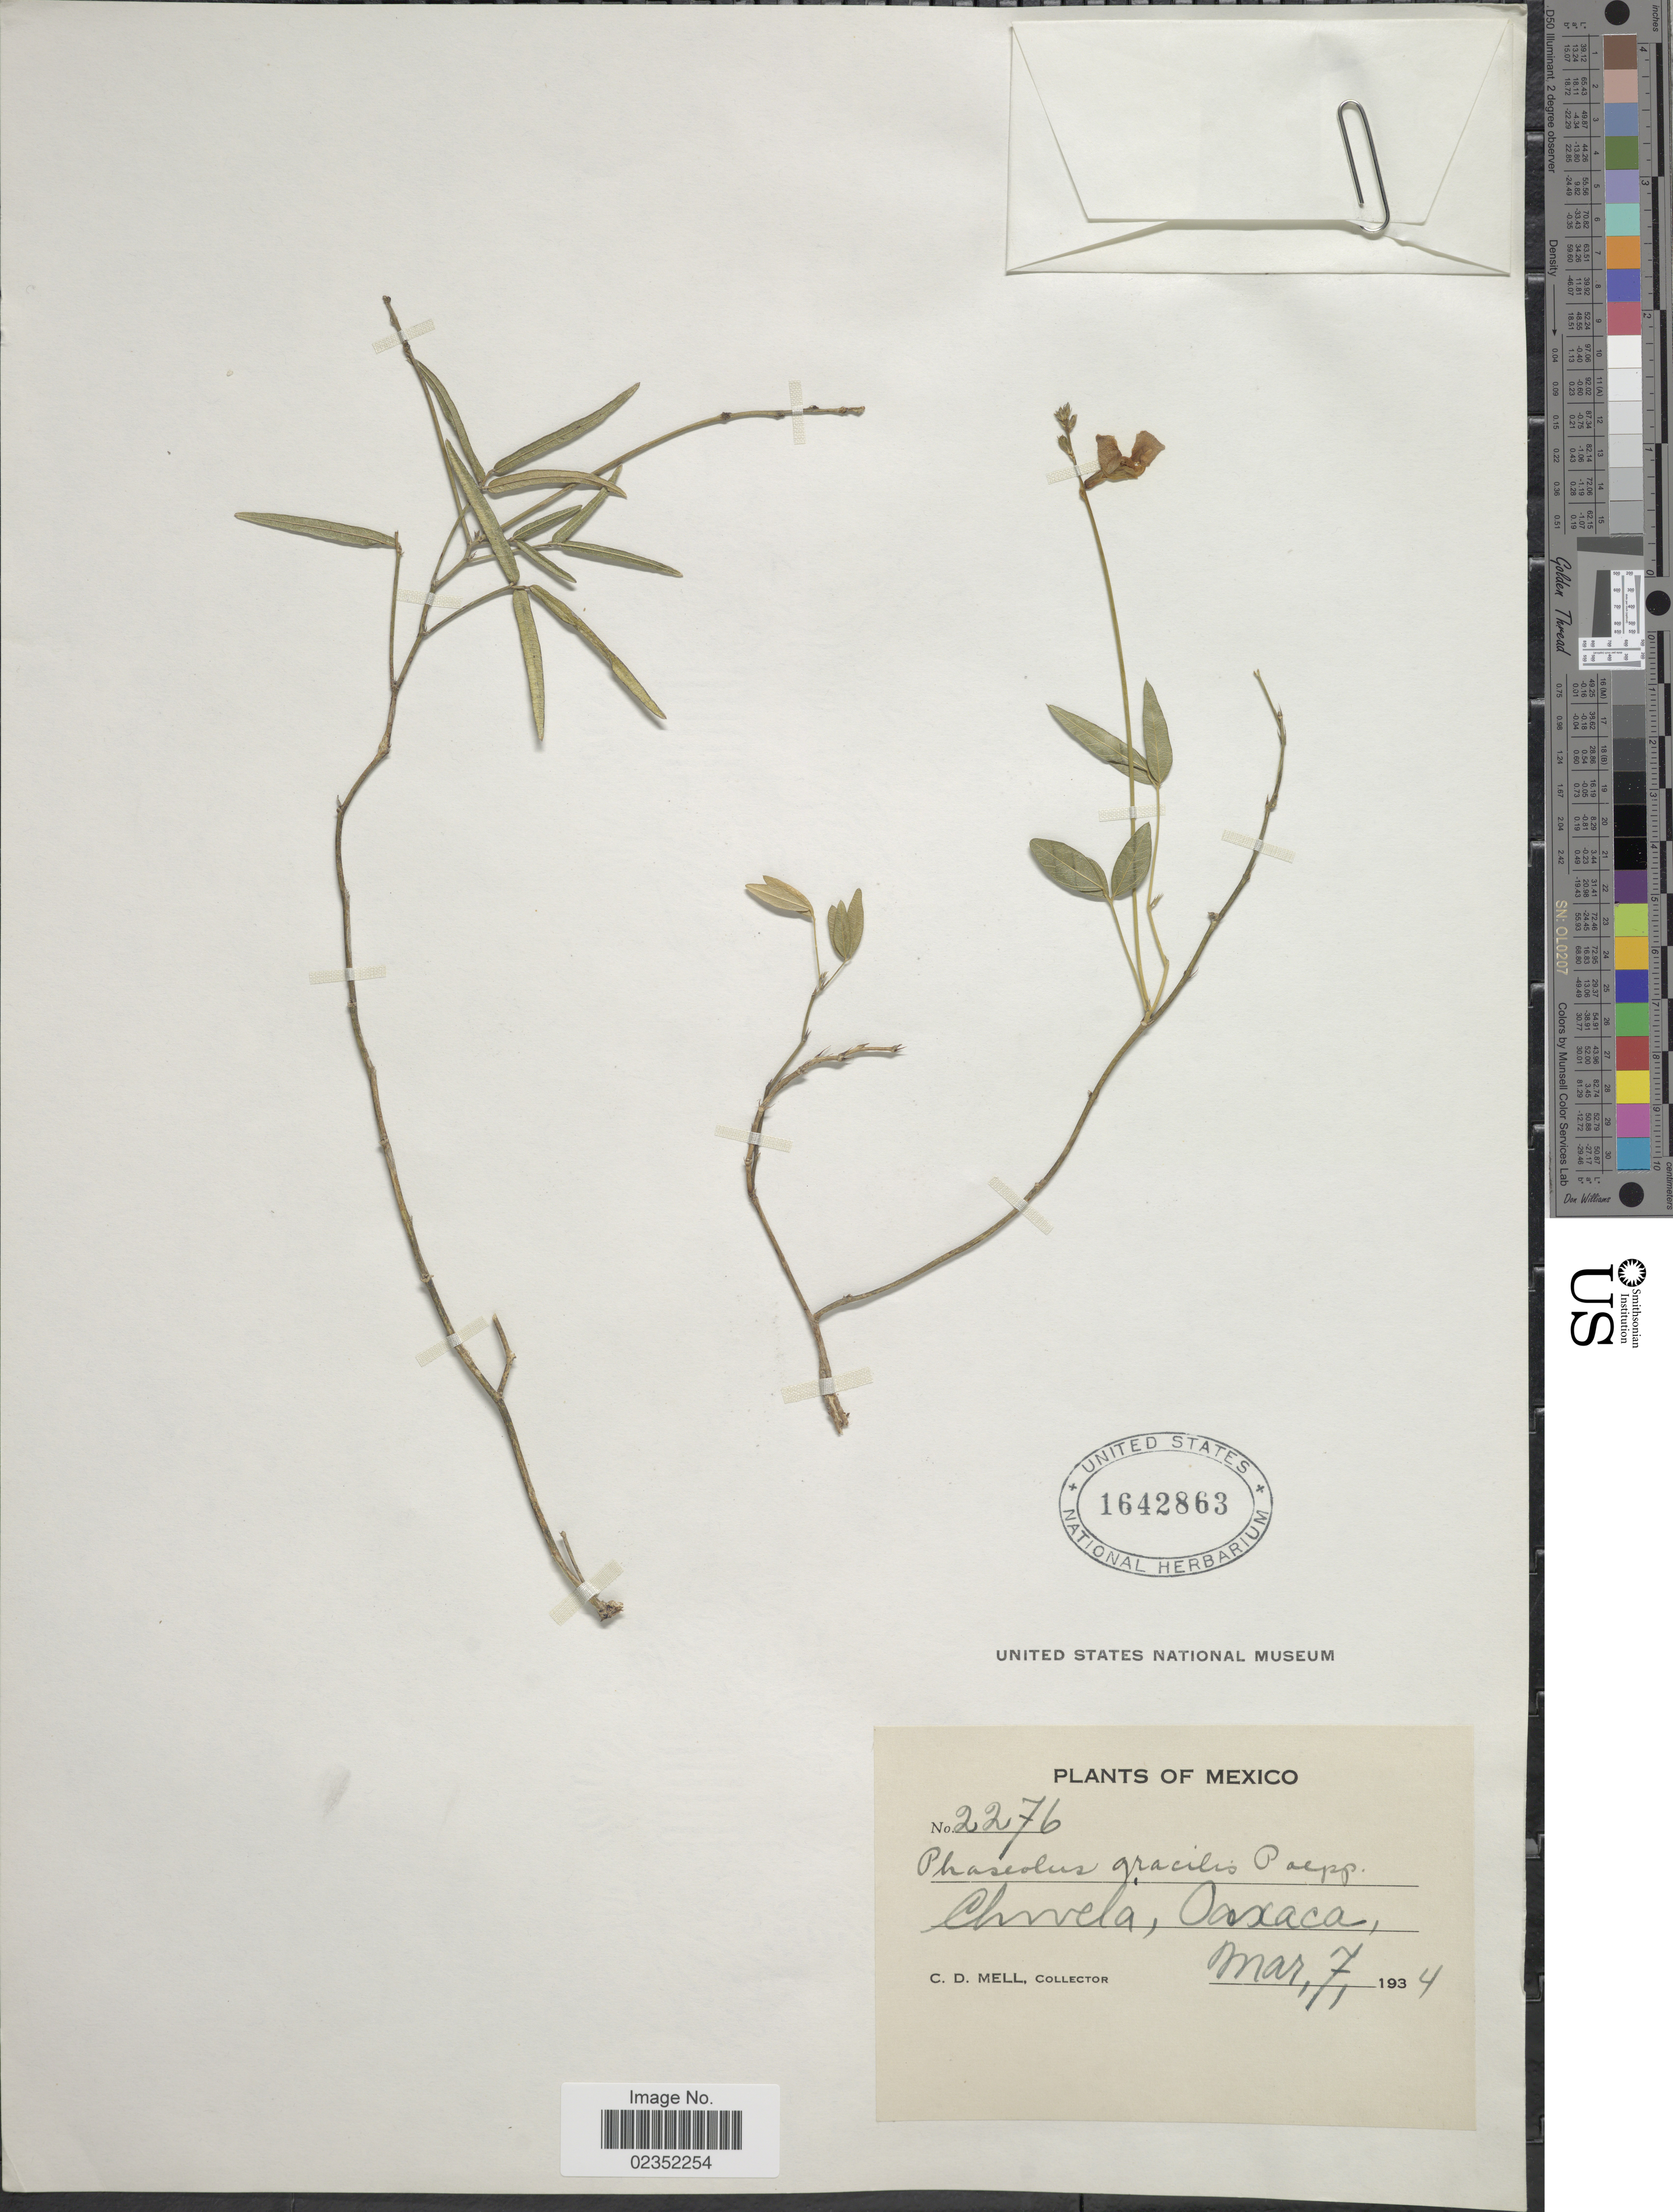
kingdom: Plantae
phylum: Tracheophyta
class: Magnoliopsida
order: Fabales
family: Fabaceae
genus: Macroptilium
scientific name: Macroptilium gracile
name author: (Poepp. ex Benth.) Urb.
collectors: C. D. Mell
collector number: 2276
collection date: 1934-03-07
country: Mexico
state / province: Oaxaca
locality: Chivela, Oaxaca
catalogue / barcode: US 1642863